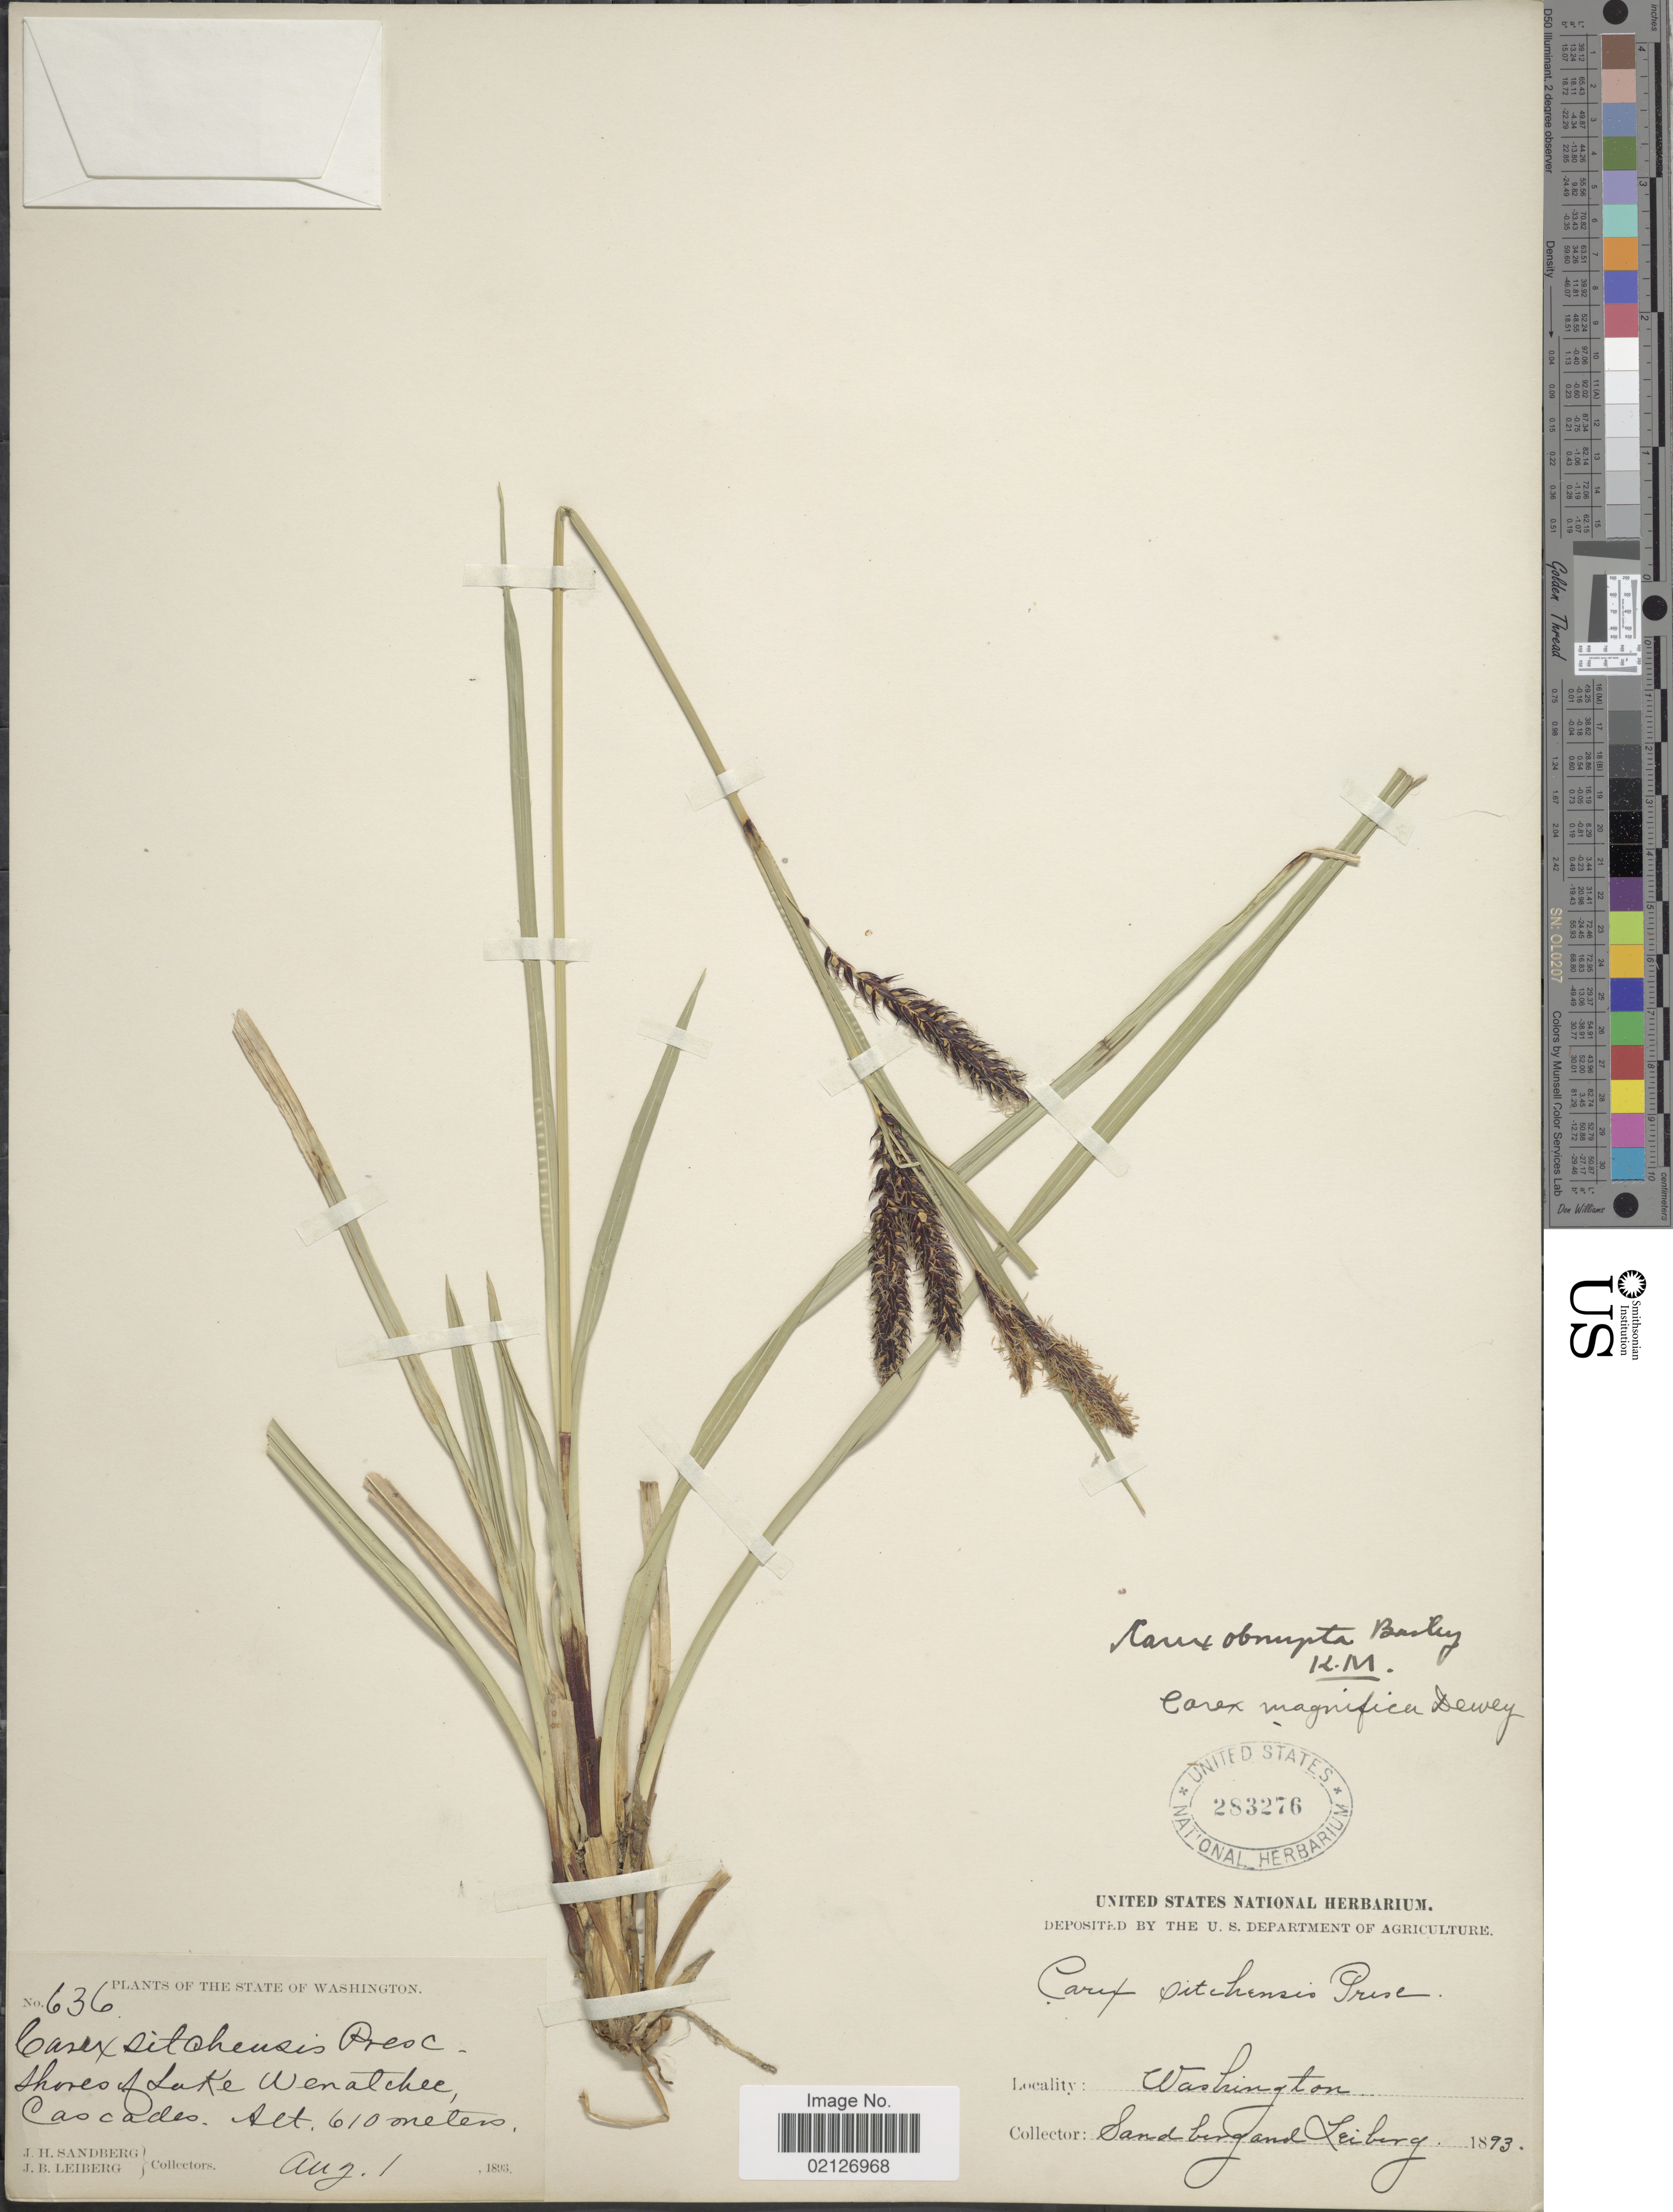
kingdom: Plantae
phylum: Tracheophyta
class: Liliopsida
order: Poales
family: Cyperaceae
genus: Carex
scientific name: Carex obnupta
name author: L.H. Bailey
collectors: J. H. Sandberg & J. B. Leiberg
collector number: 636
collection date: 1893-08-01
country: United States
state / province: Washington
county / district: Chelan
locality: Shores of Lake Wenatchee Cascades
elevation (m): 610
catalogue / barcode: US 283276